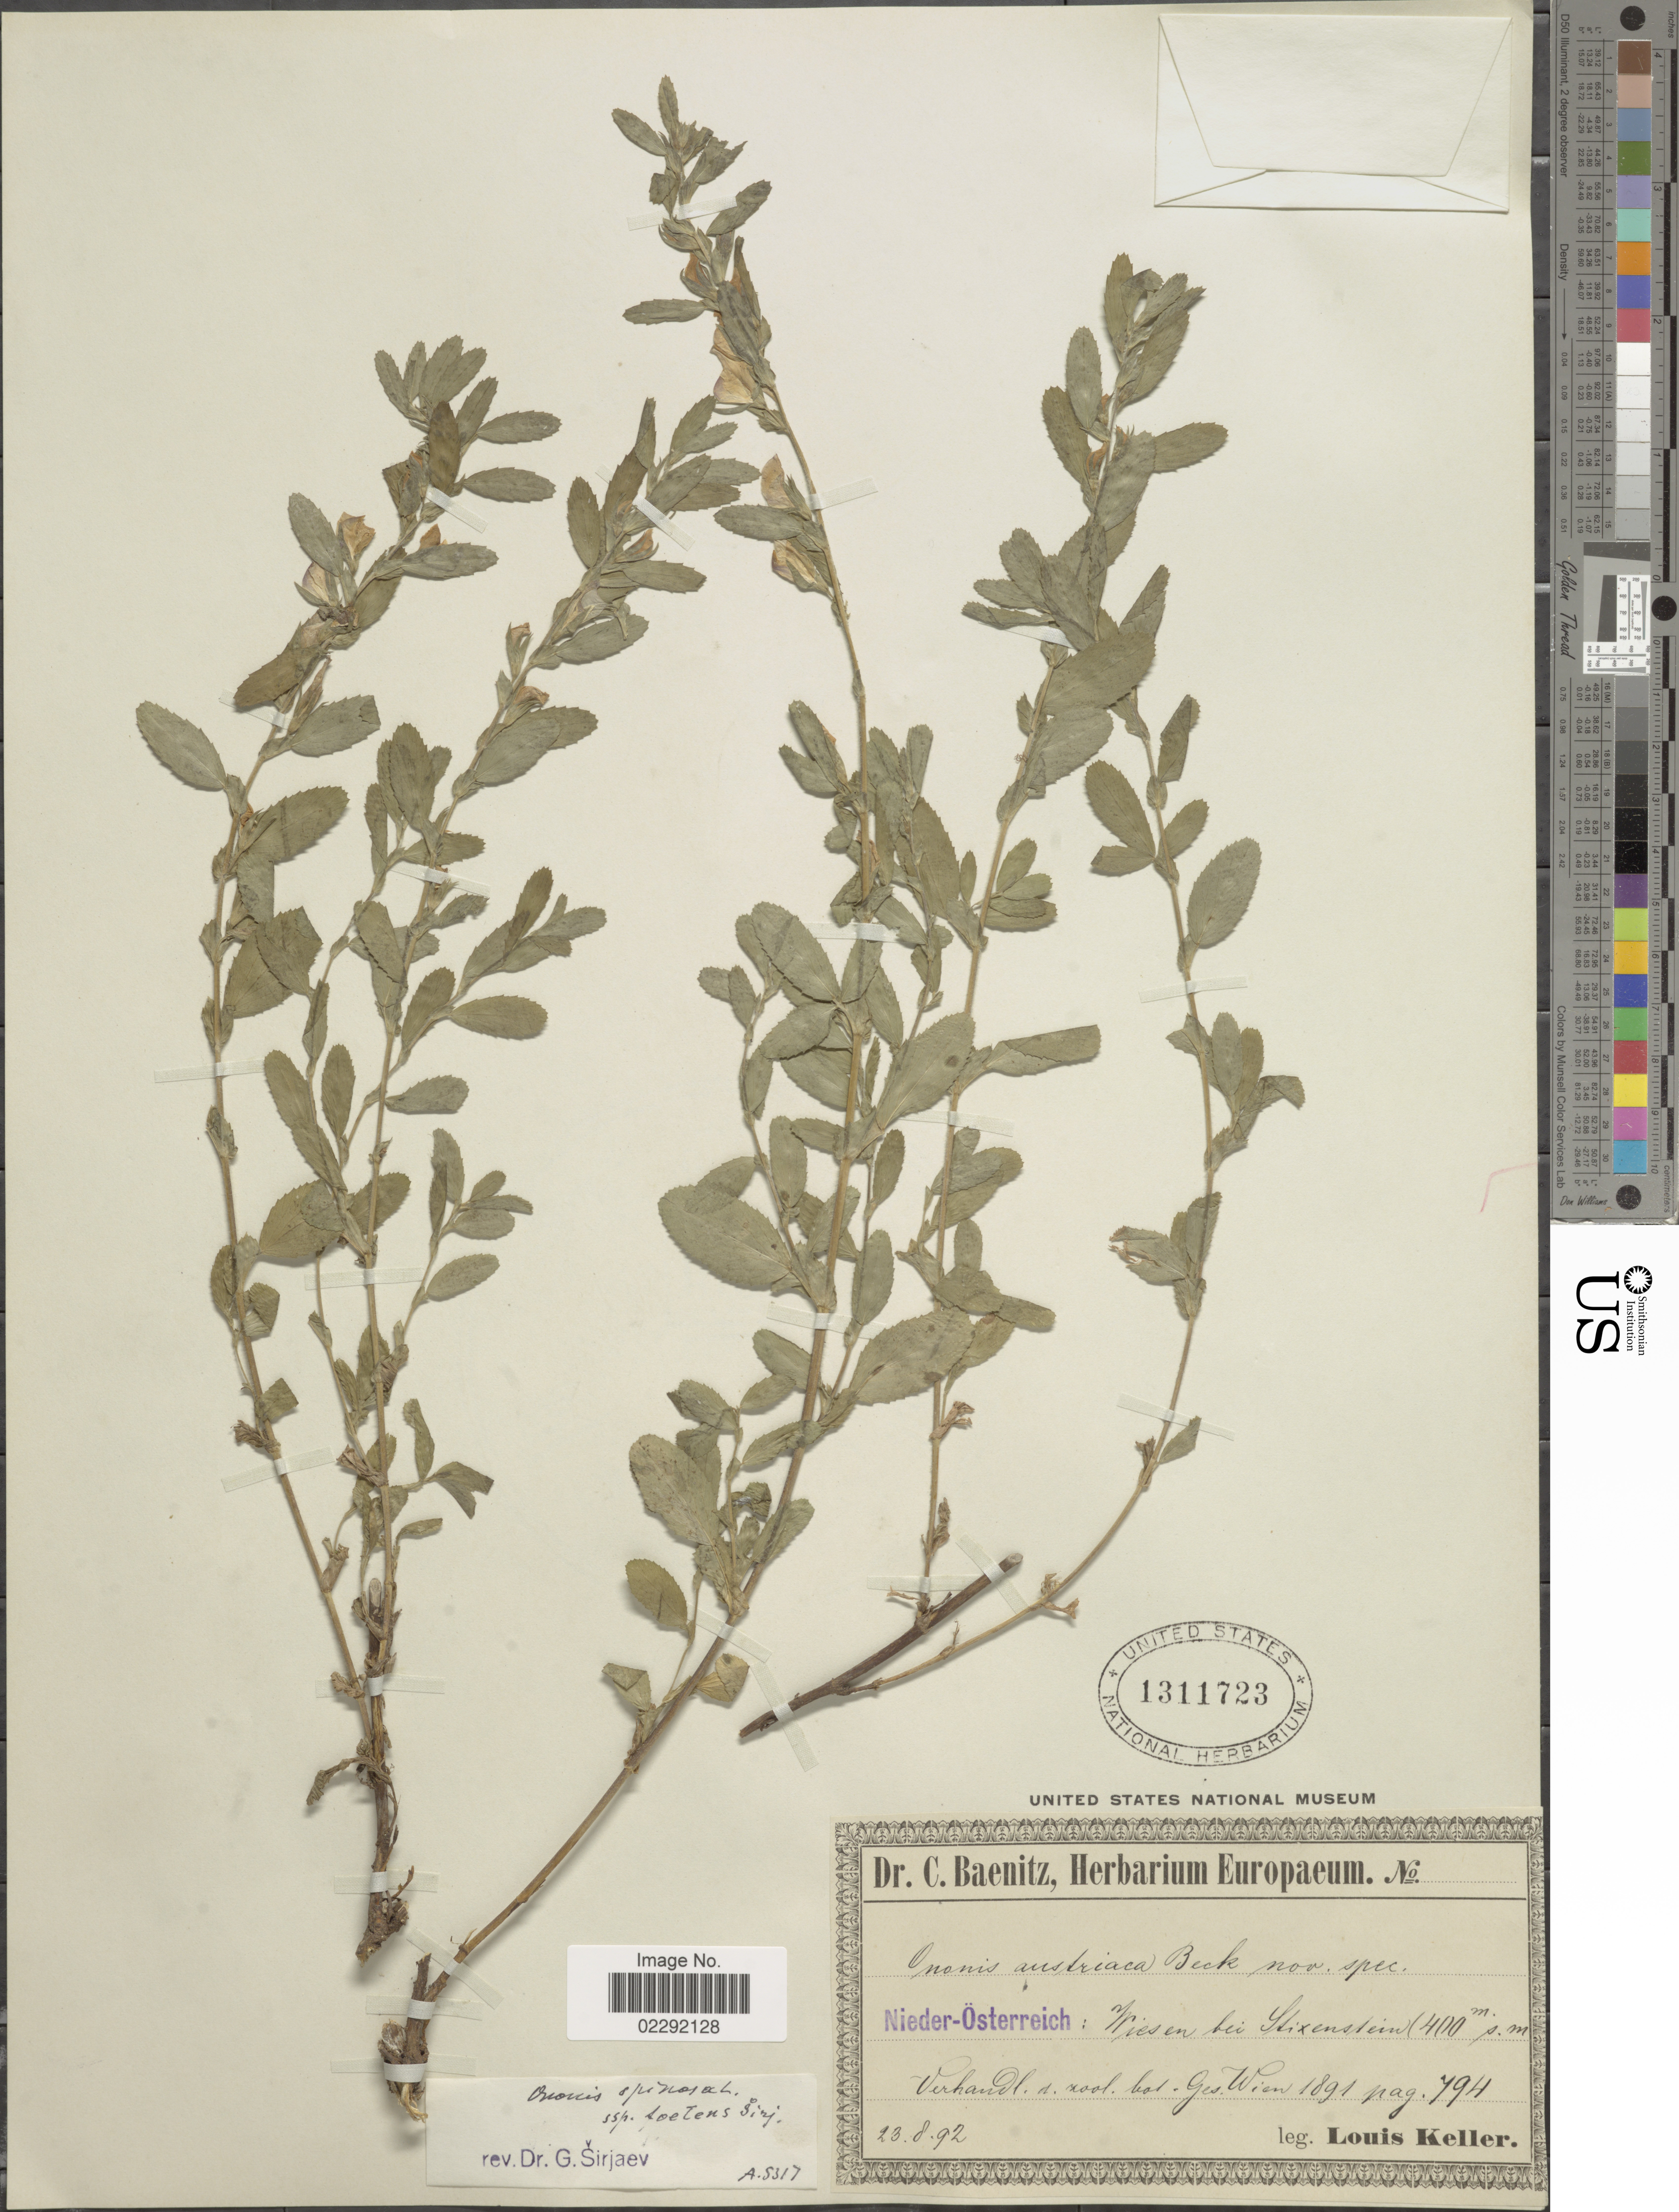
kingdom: Plantae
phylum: Tracheophyta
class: Magnoliopsida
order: Fabales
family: Fabaceae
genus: Ononis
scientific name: Ononis spinosa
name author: L.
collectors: L. F. Keller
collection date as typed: Transcribed d/m/y: 23/8/92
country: Austria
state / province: Niederosterreich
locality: Wiesen bei Stixenstein Verhandt a. root. bot. Ges. Wien. [interpreted]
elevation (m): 400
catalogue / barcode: US 1311723